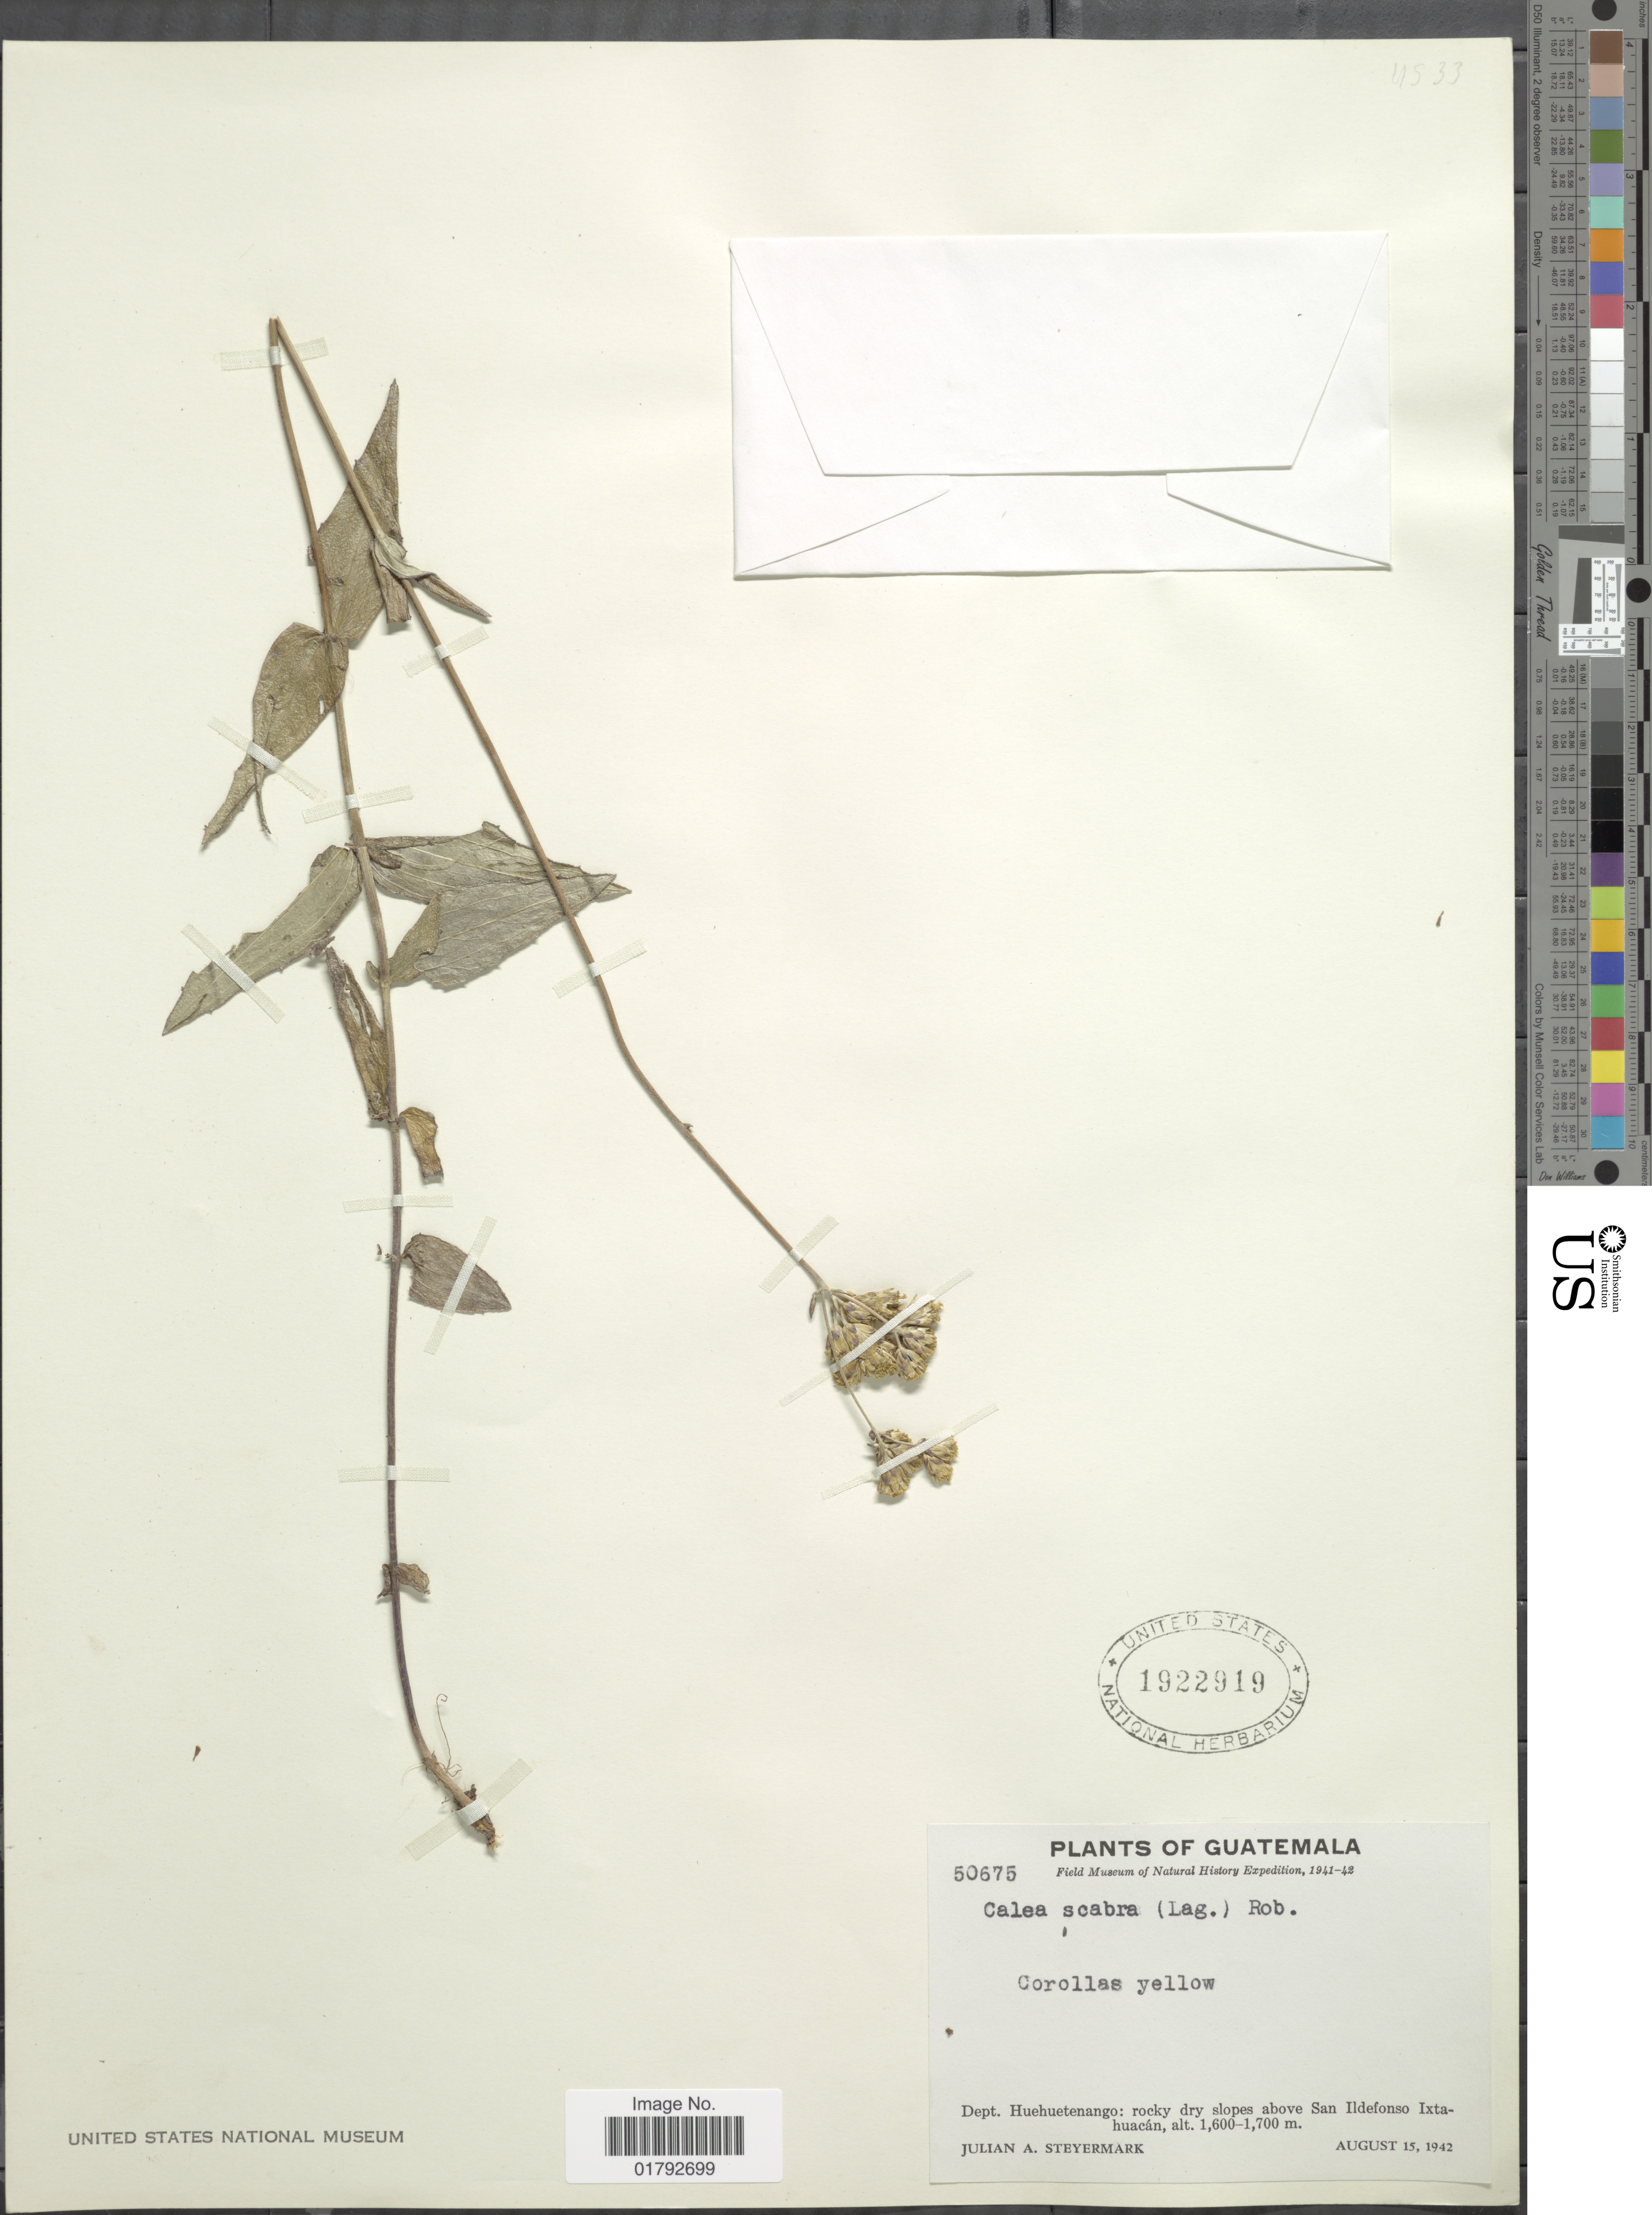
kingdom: Plantae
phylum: Tracheophyta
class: Magnoliopsida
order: Asterales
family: Asteraceae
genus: Alloispermum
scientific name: Alloispermum scabrum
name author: (Lag.) H. Rob.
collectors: J. Steyermark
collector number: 50675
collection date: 1942-08-15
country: Guatemala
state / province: Huehuetenango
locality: Dept. Huehuetenango: rocky dry slopes above San Ildefonso Ixtahuacan.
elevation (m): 1600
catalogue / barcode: US 1922919